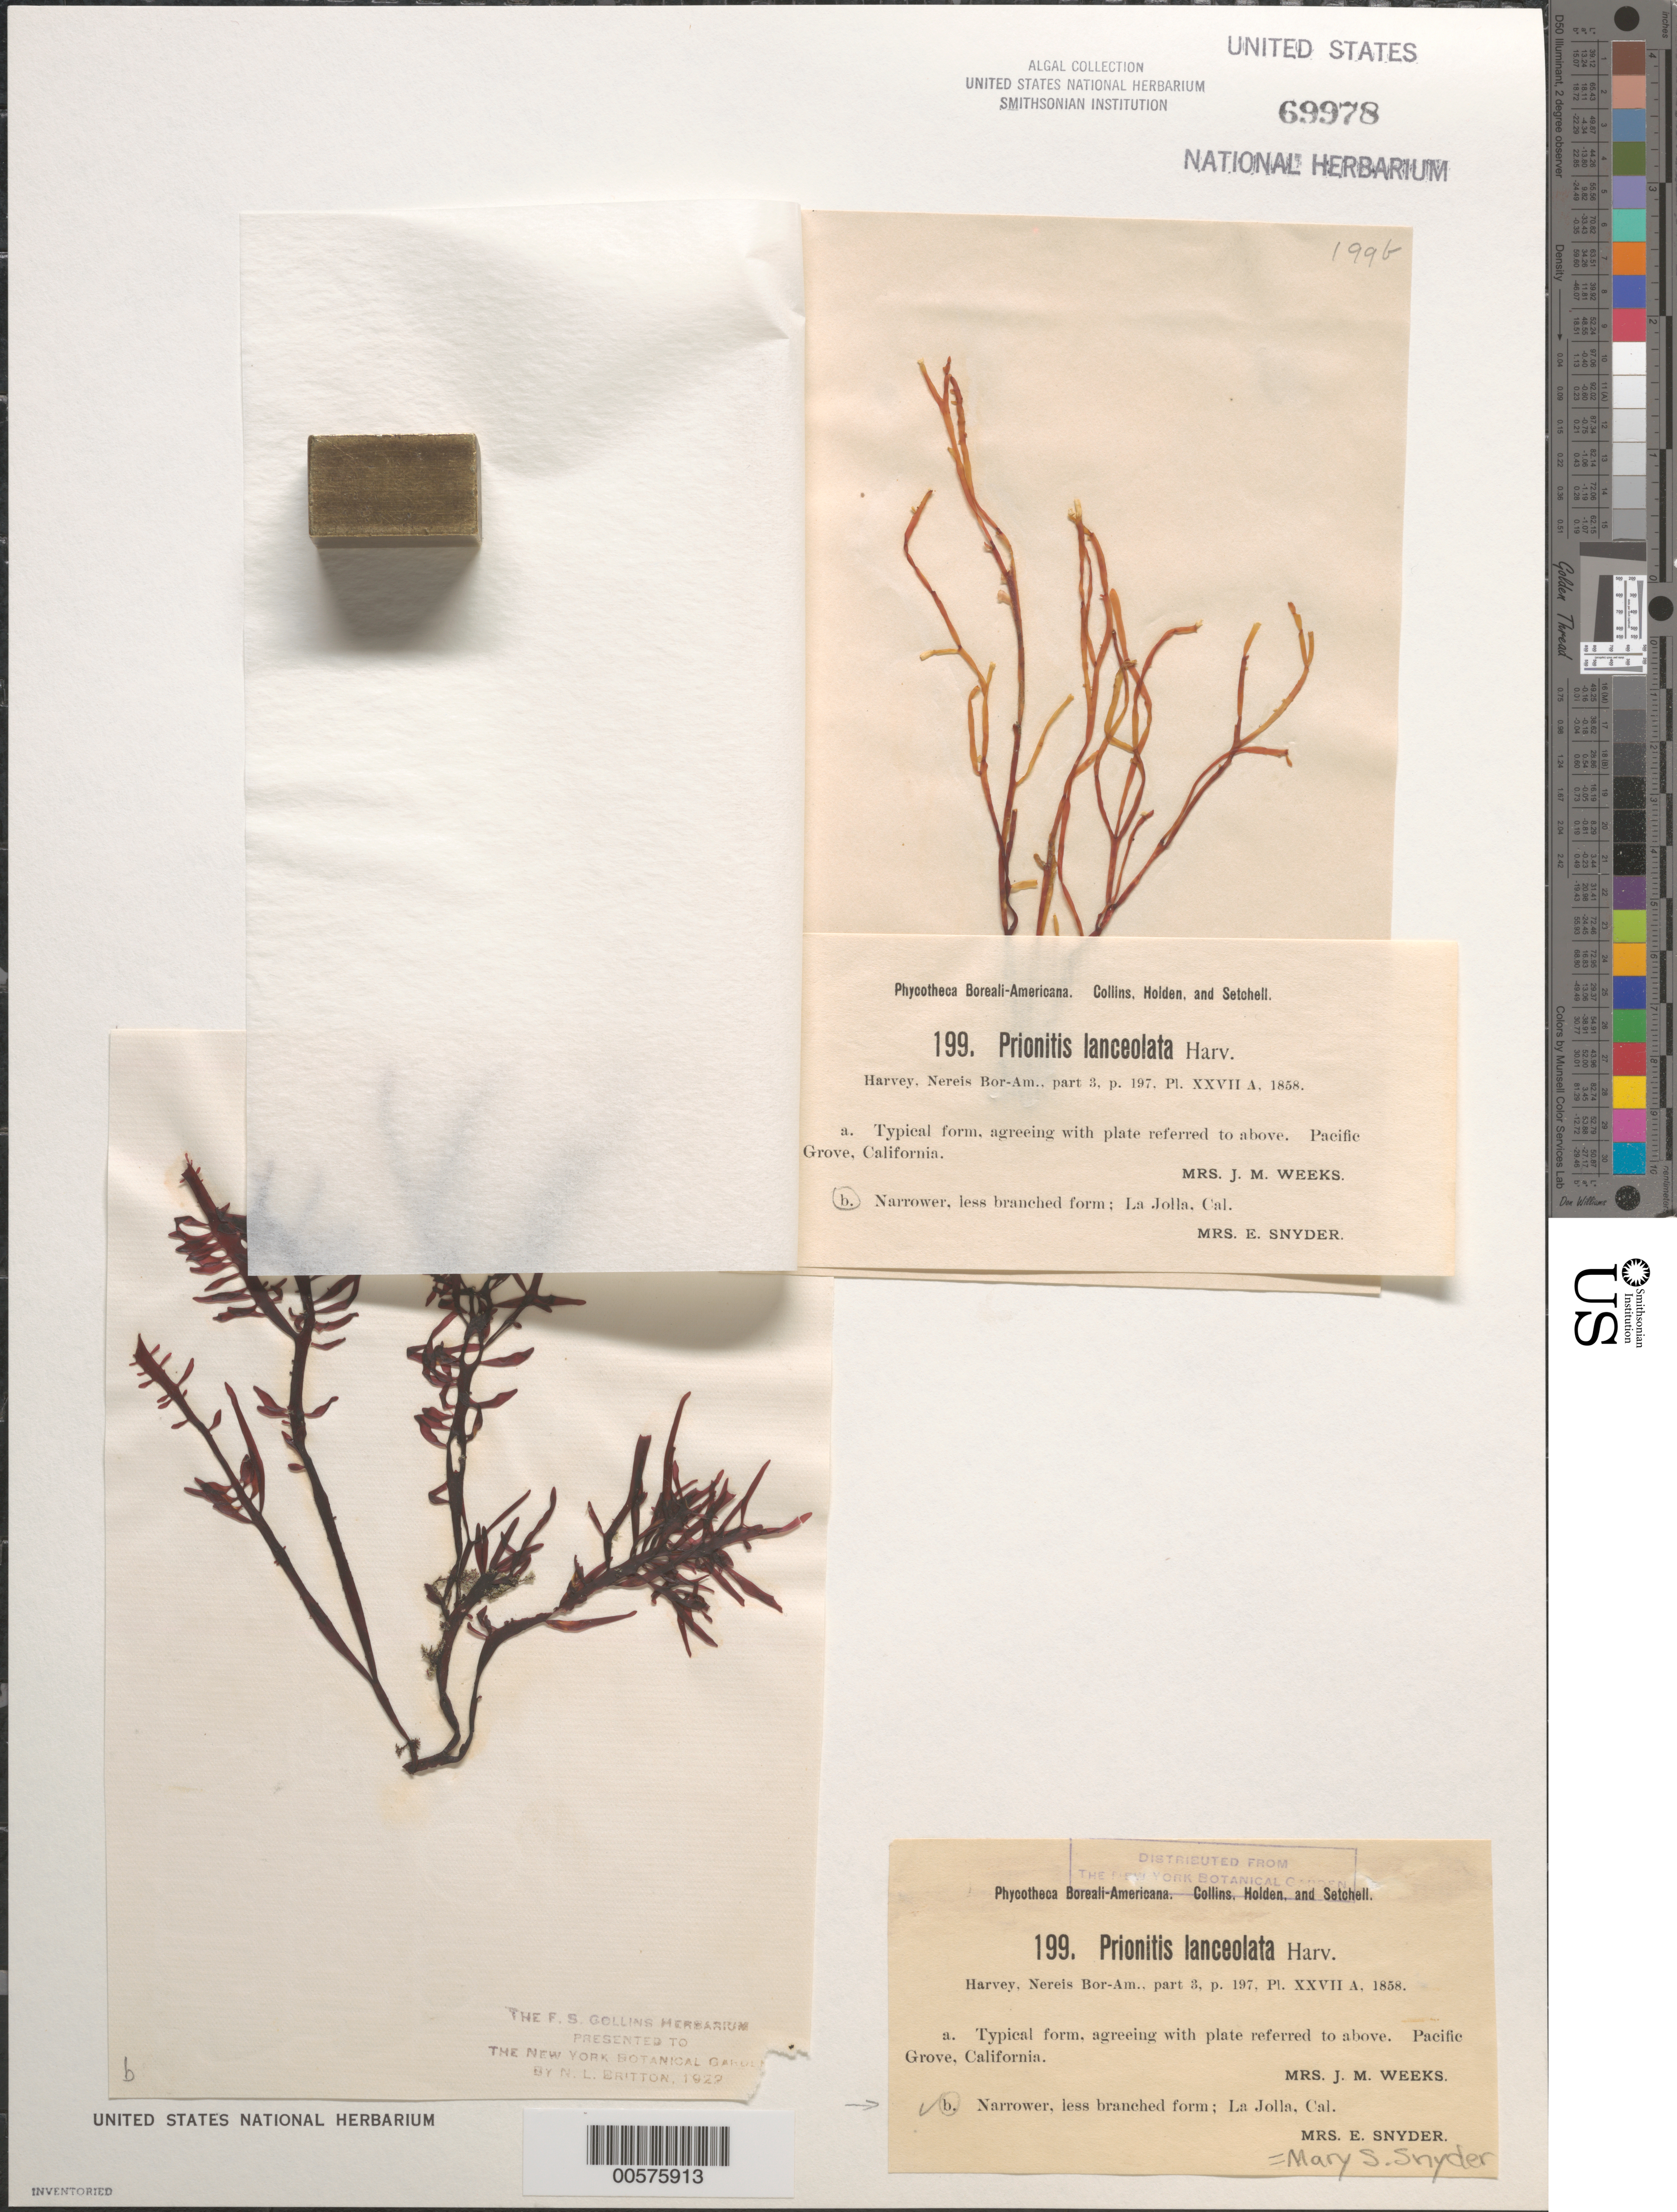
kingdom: Plantae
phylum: Rhodophyta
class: Florideophyceae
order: Cryptonemiales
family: Cryptonemiaceae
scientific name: Prionitis lanceolata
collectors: M. Snyder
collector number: PB-A 199b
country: United States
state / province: California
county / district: San Diego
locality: La Jolla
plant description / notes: Collins, Holden & Setchell, Phycotheca Boreali-Americana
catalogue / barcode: US 69978